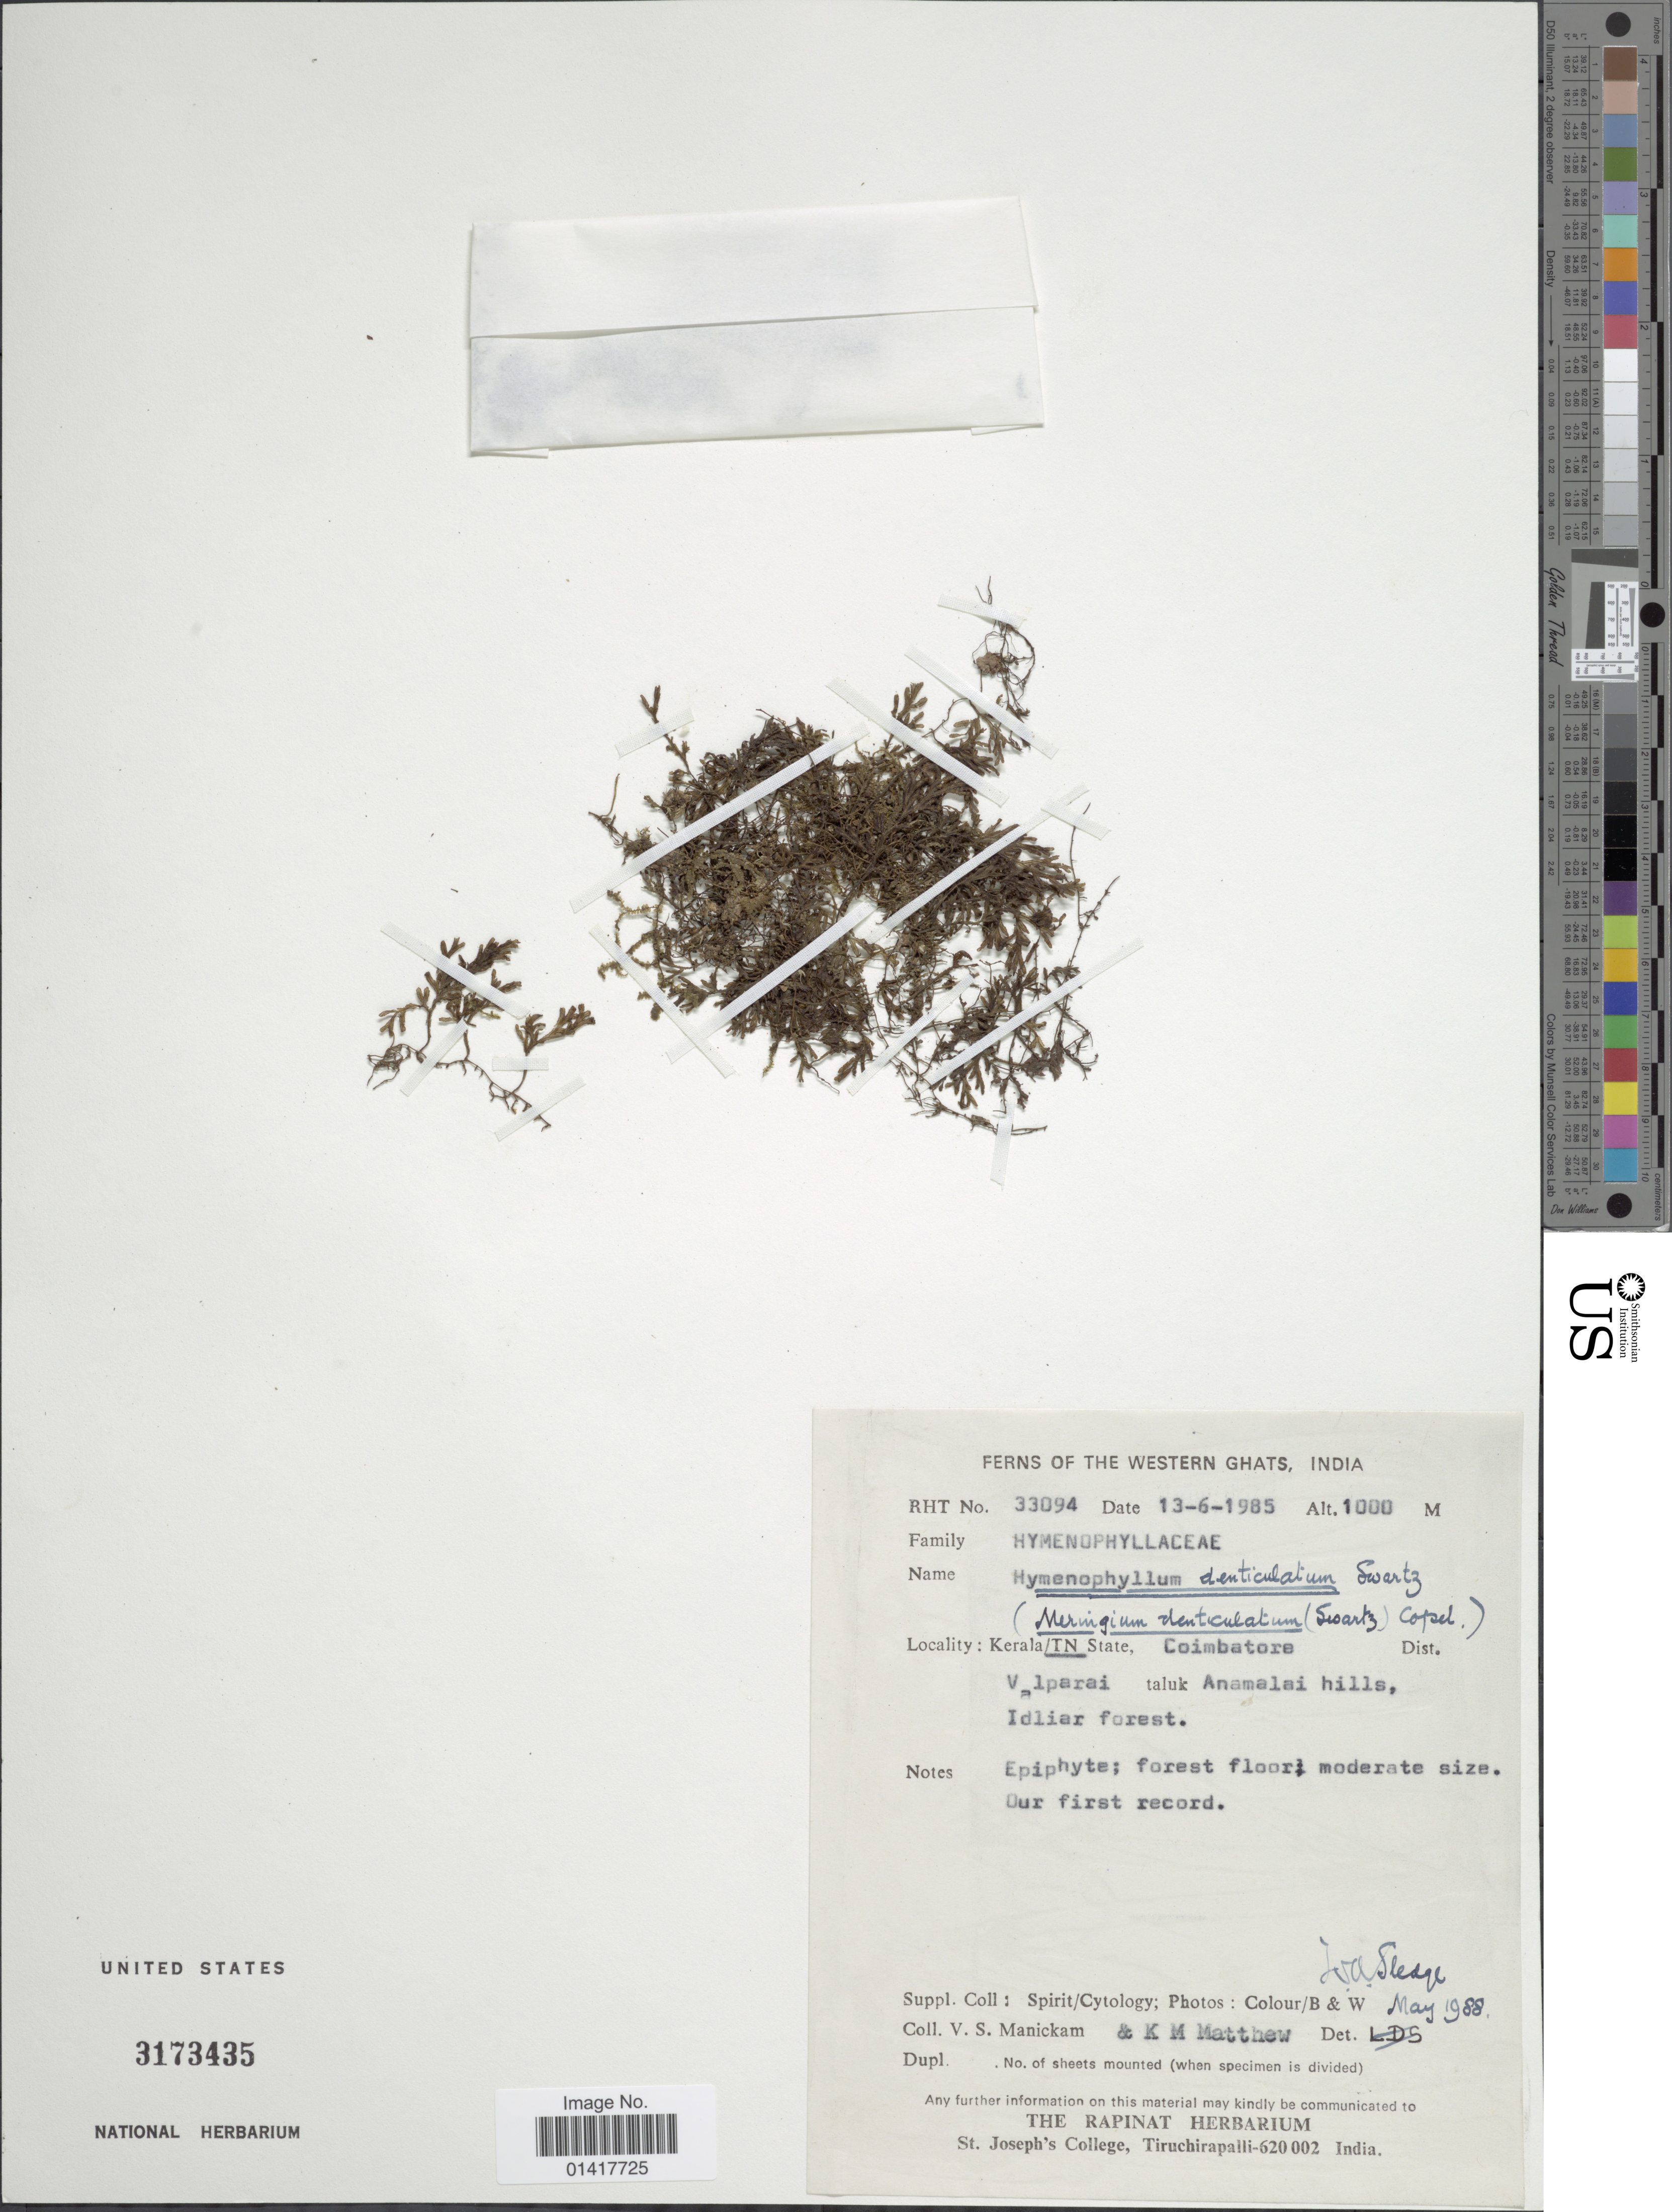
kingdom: Plantae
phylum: Tracheophyta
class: Polypodiopsida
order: Hymenophyllales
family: Hymenophyllaceae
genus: Hymenophyllum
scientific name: Hymenophyllum denticulatum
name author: Sw.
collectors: V. Manickam & K. M. Matthew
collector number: RHT 33094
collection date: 1985-06-13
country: India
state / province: Kerala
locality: Coimbatore, Valparai taluk Anamalai Hills, Idlair forest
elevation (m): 1000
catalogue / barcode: US 3173435